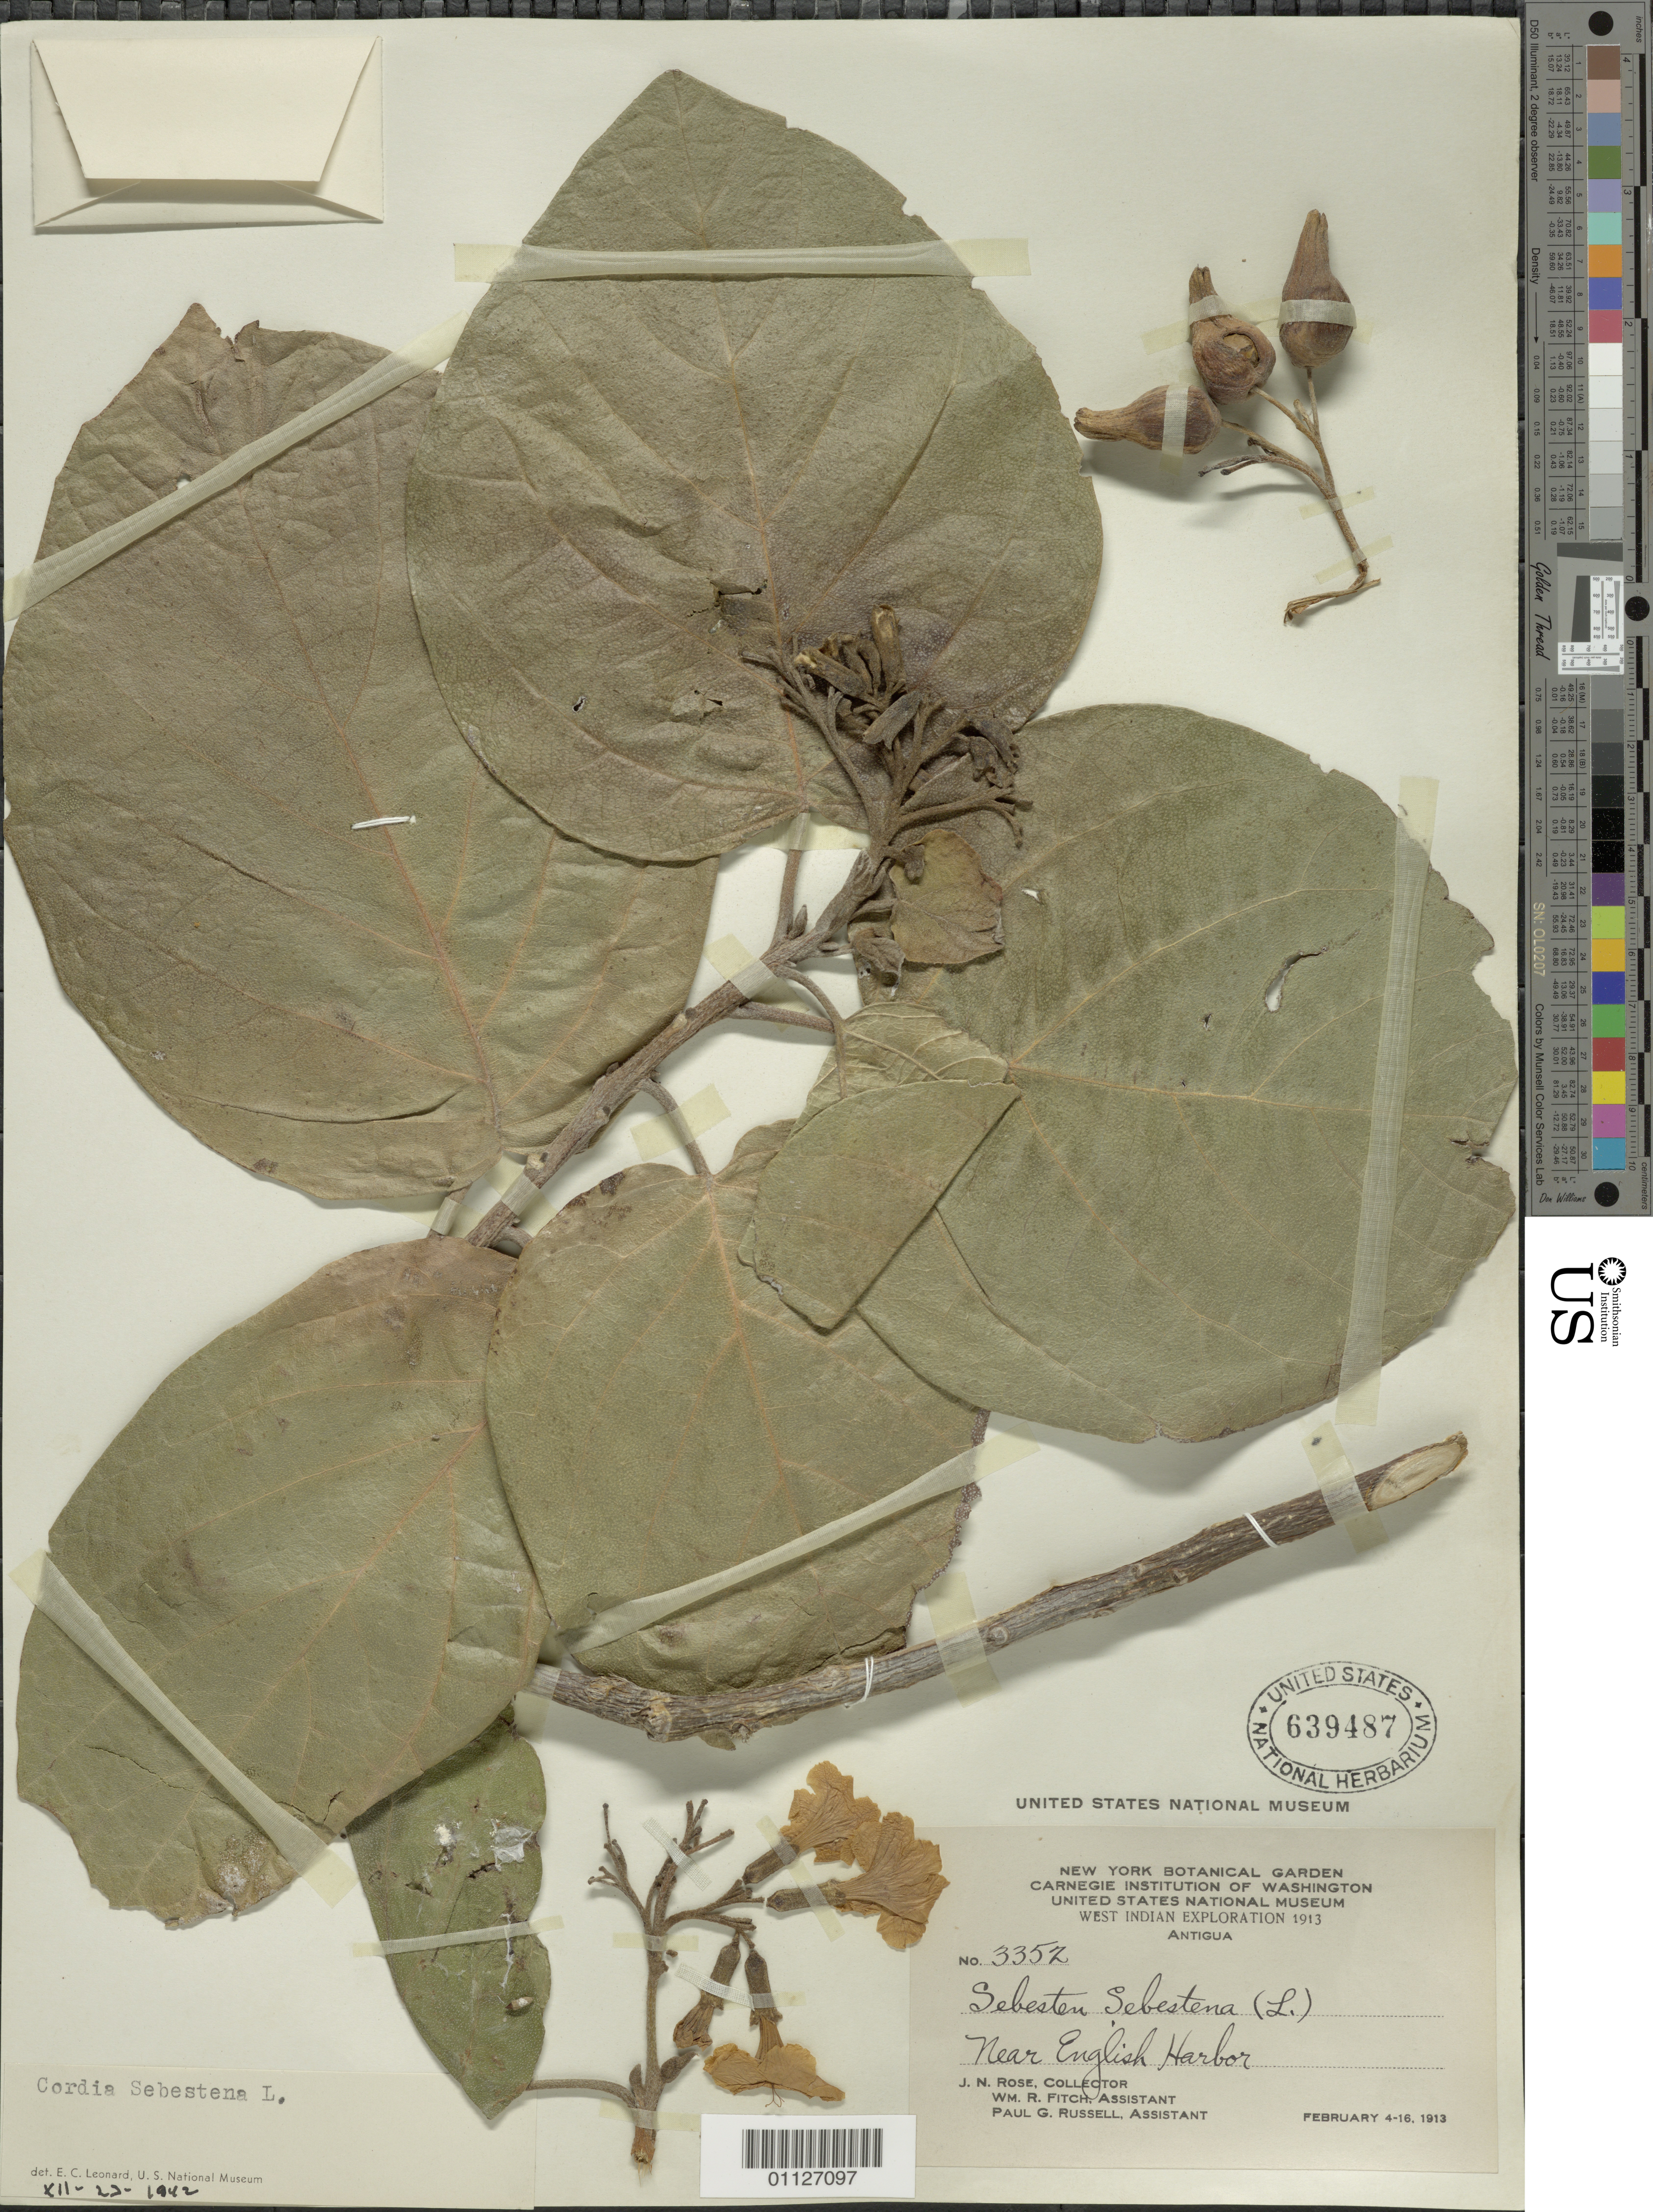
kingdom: Plantae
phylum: Tracheophyta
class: Magnoliopsida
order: Boraginales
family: Cordiaceae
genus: Cordia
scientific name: Cordia sebestena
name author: L.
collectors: J. N. Rose, W. R. Fitch & P. G. Russell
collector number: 3352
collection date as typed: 04 Feb 1913 to 16 Feb 1913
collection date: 1913-02-04/1913-02-16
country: Antigua and Barbuda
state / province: Saint Paul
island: Antigua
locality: Near English Harbor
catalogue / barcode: US 639487